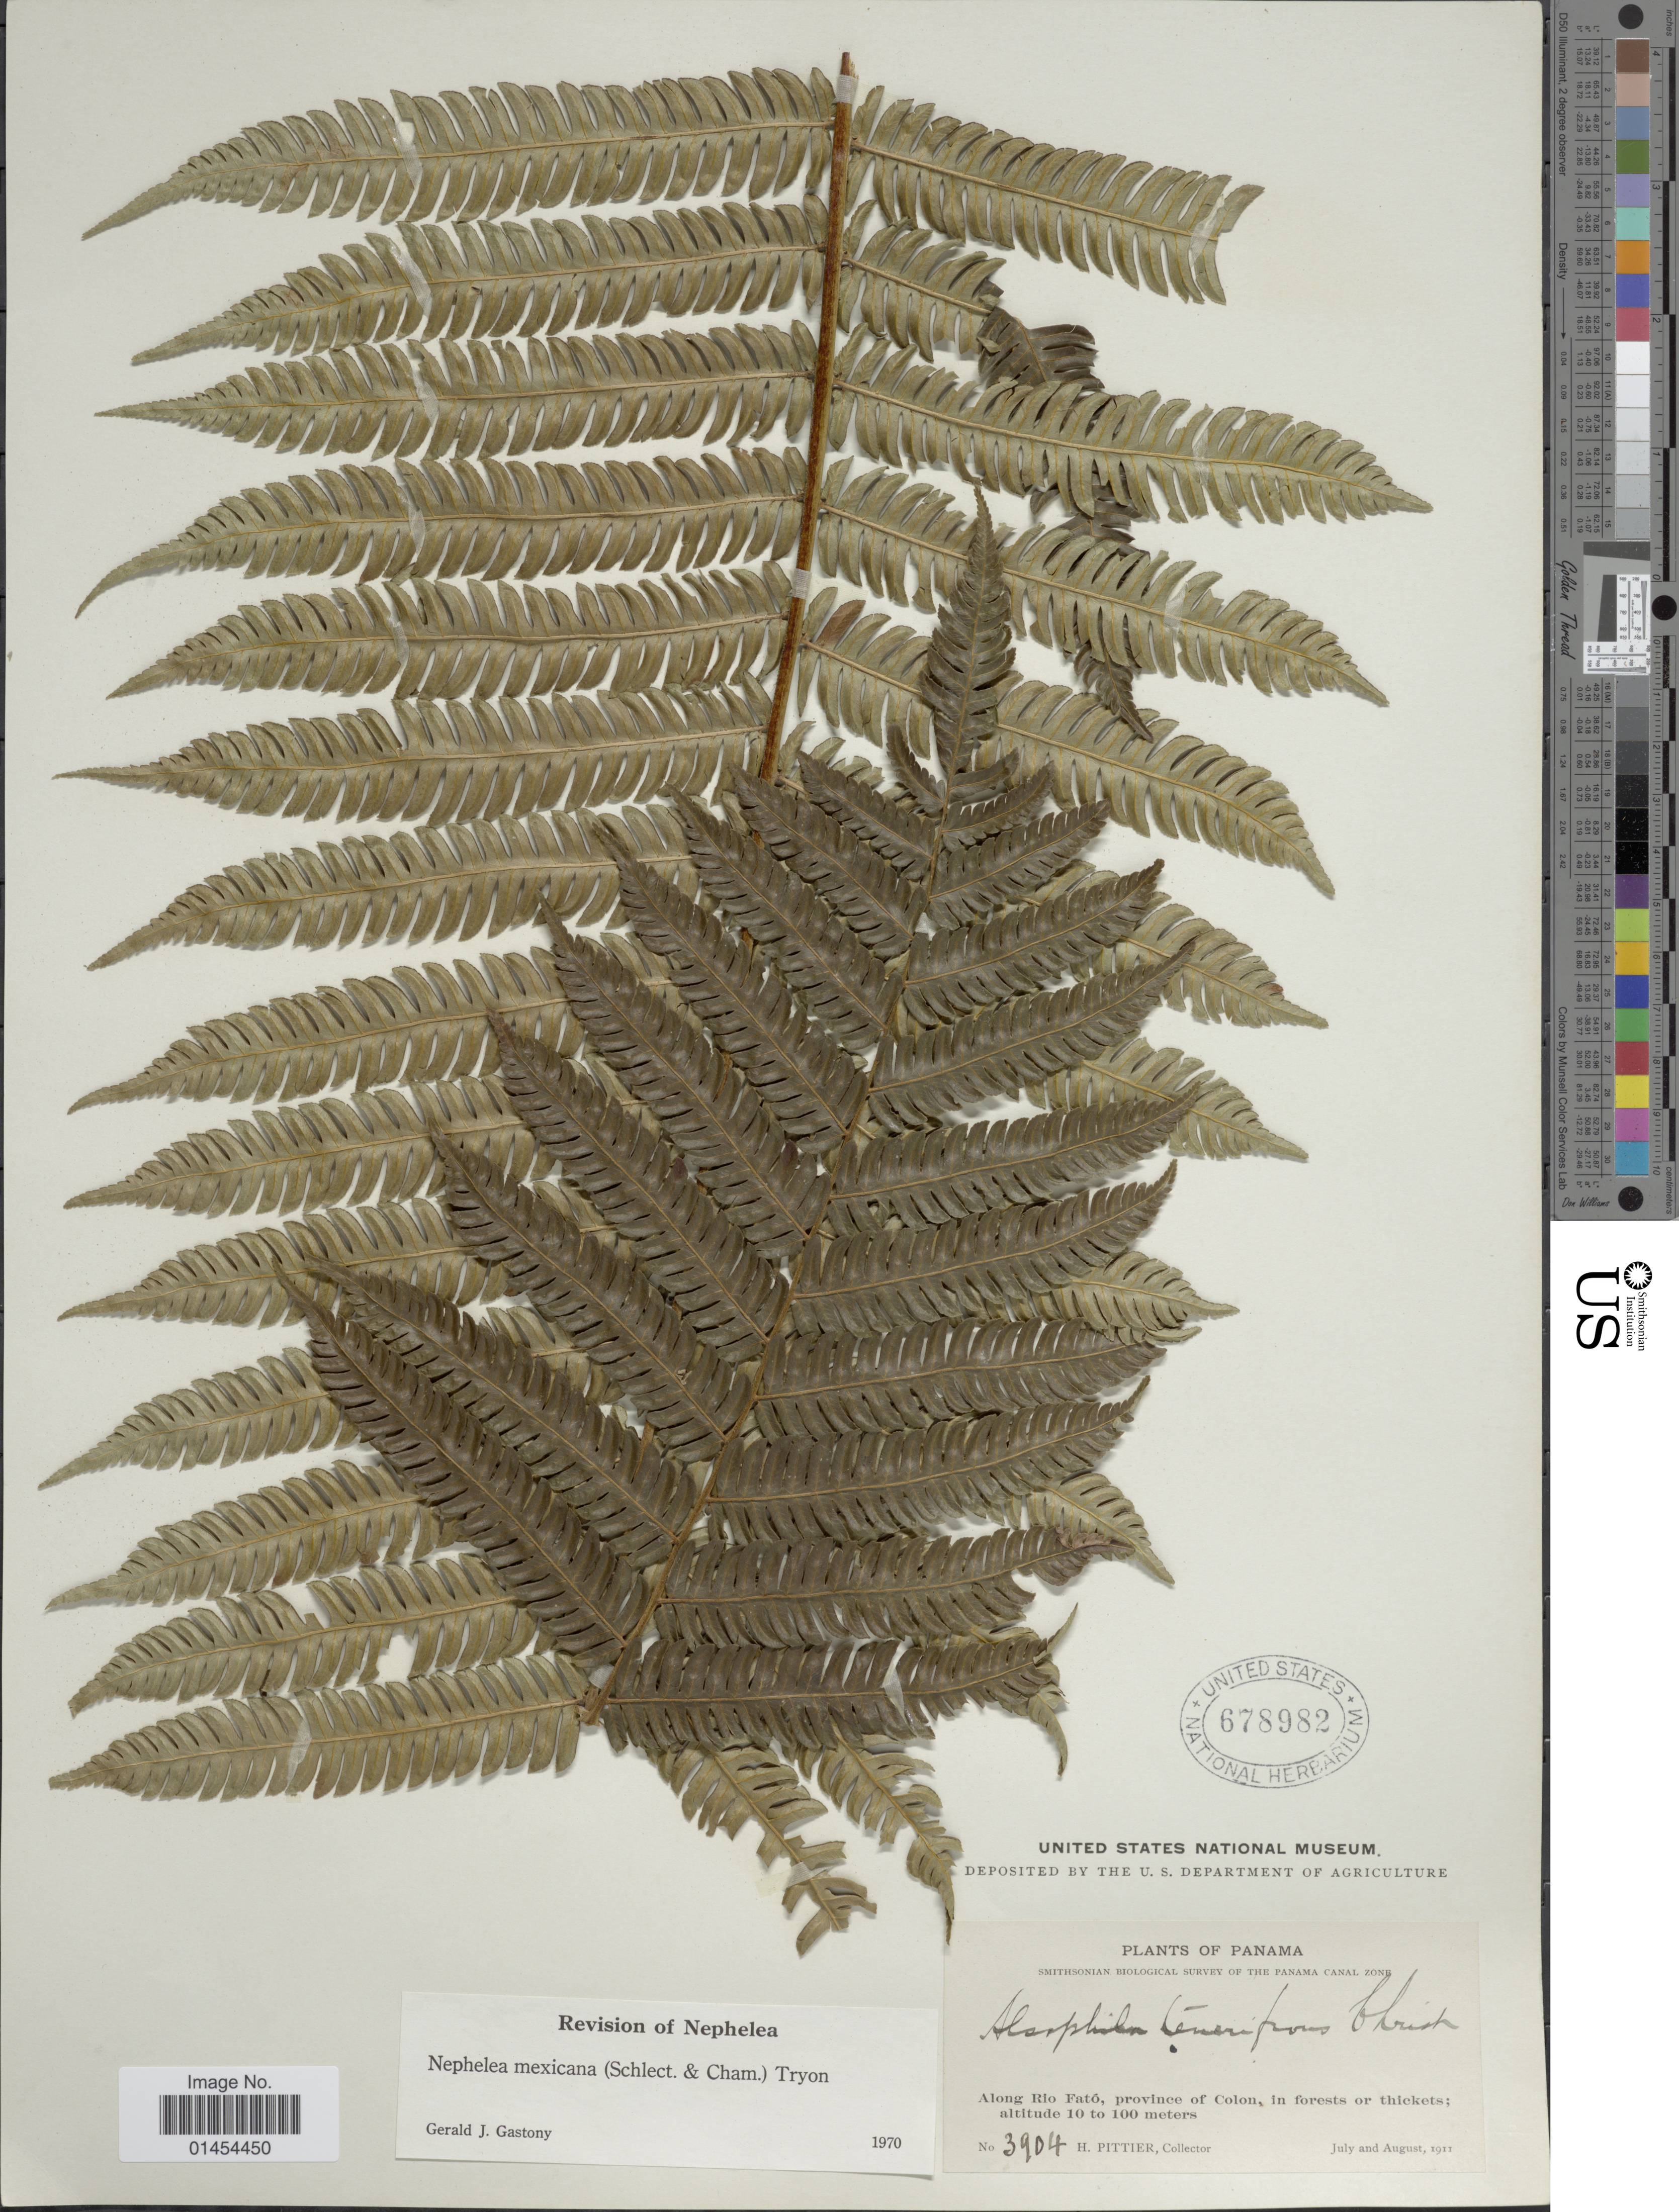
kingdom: Plantae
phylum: Tracheophyta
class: Polypodiopsida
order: Cyatheales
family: Cyatheaceae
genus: Alsophila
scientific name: Alsophila firma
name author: (Baker) D.S. Conant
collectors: H. F. Pittier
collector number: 3904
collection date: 1911-07/1911-08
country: Panama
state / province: Colón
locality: Along Rio Fató, province of Colon, in forests or thickets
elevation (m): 10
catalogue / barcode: US 678982